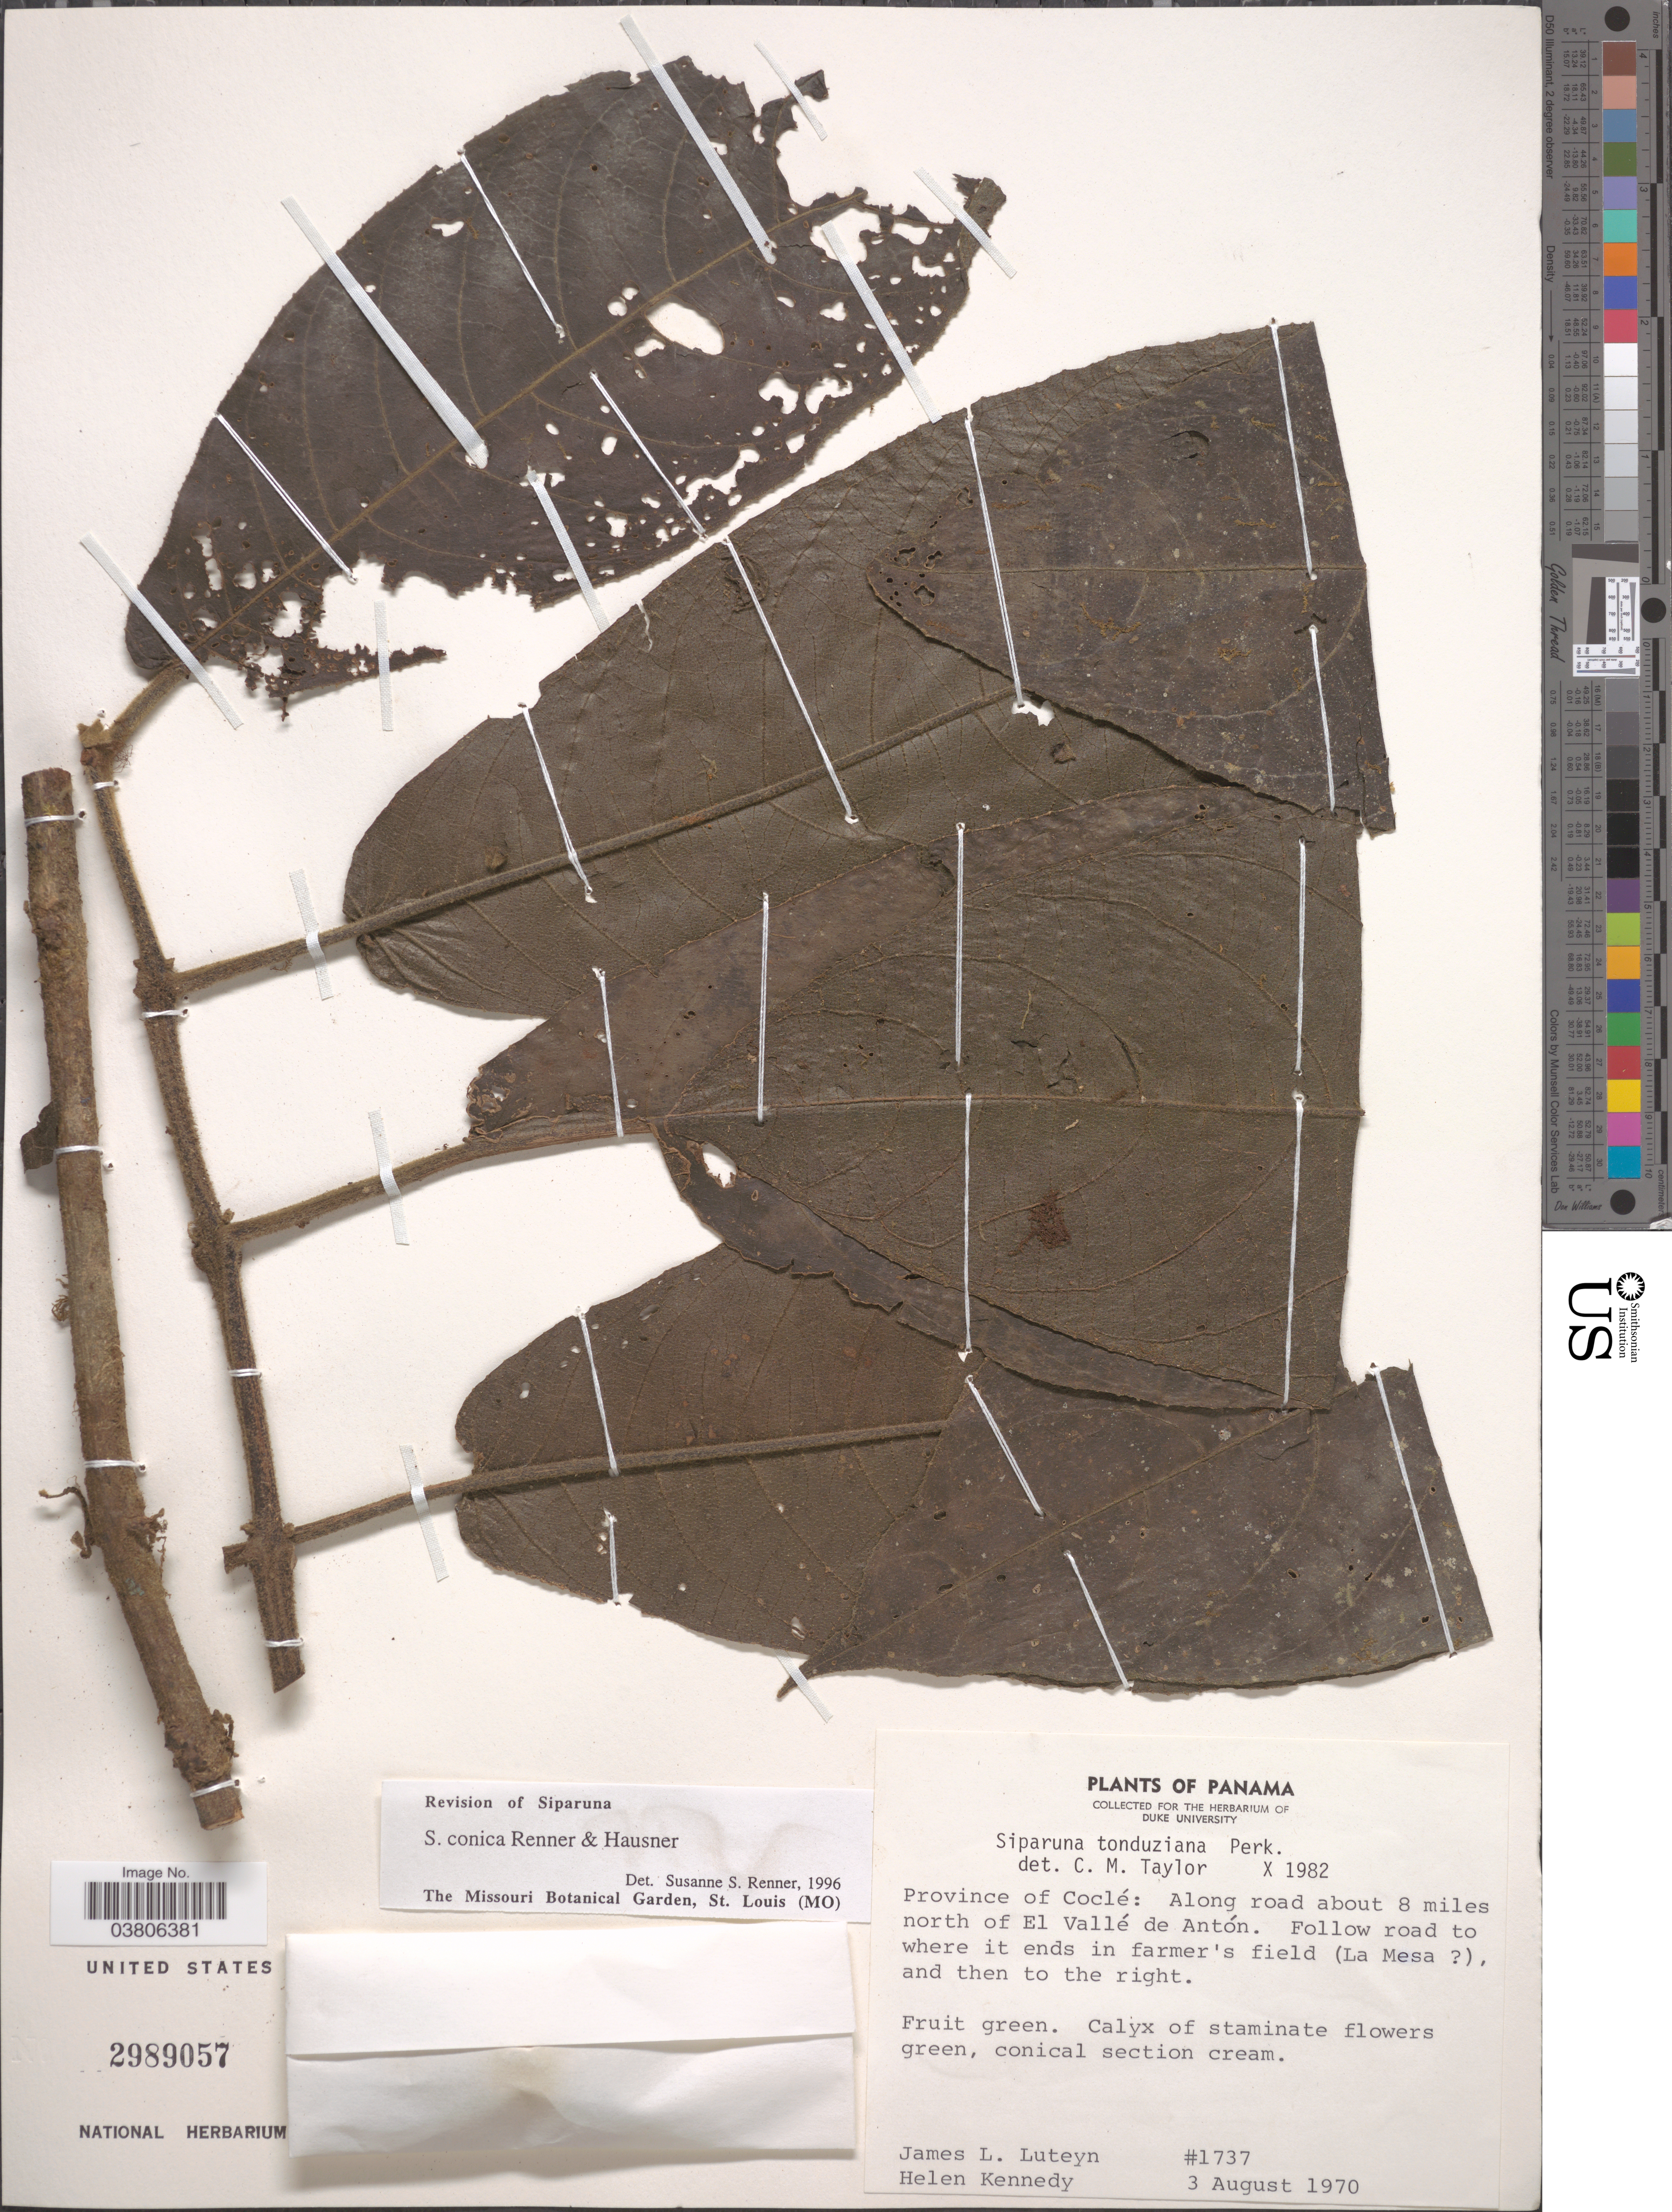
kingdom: Plantae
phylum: Tracheophyta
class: Magnoliopsida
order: Laurales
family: Siparunaceae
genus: Siparuna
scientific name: Siparuna conica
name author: S.S. Renner & Hausner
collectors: J. L. Luteyn & H. Kennedy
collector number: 1737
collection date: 1970-08-03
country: Panama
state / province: Cocle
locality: Along road about 8 miles north of El Vallé de Antón. Follow road to where it ends in farmer's field (La Mesa [unsure placement]), and then to the right.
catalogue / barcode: US 2989057